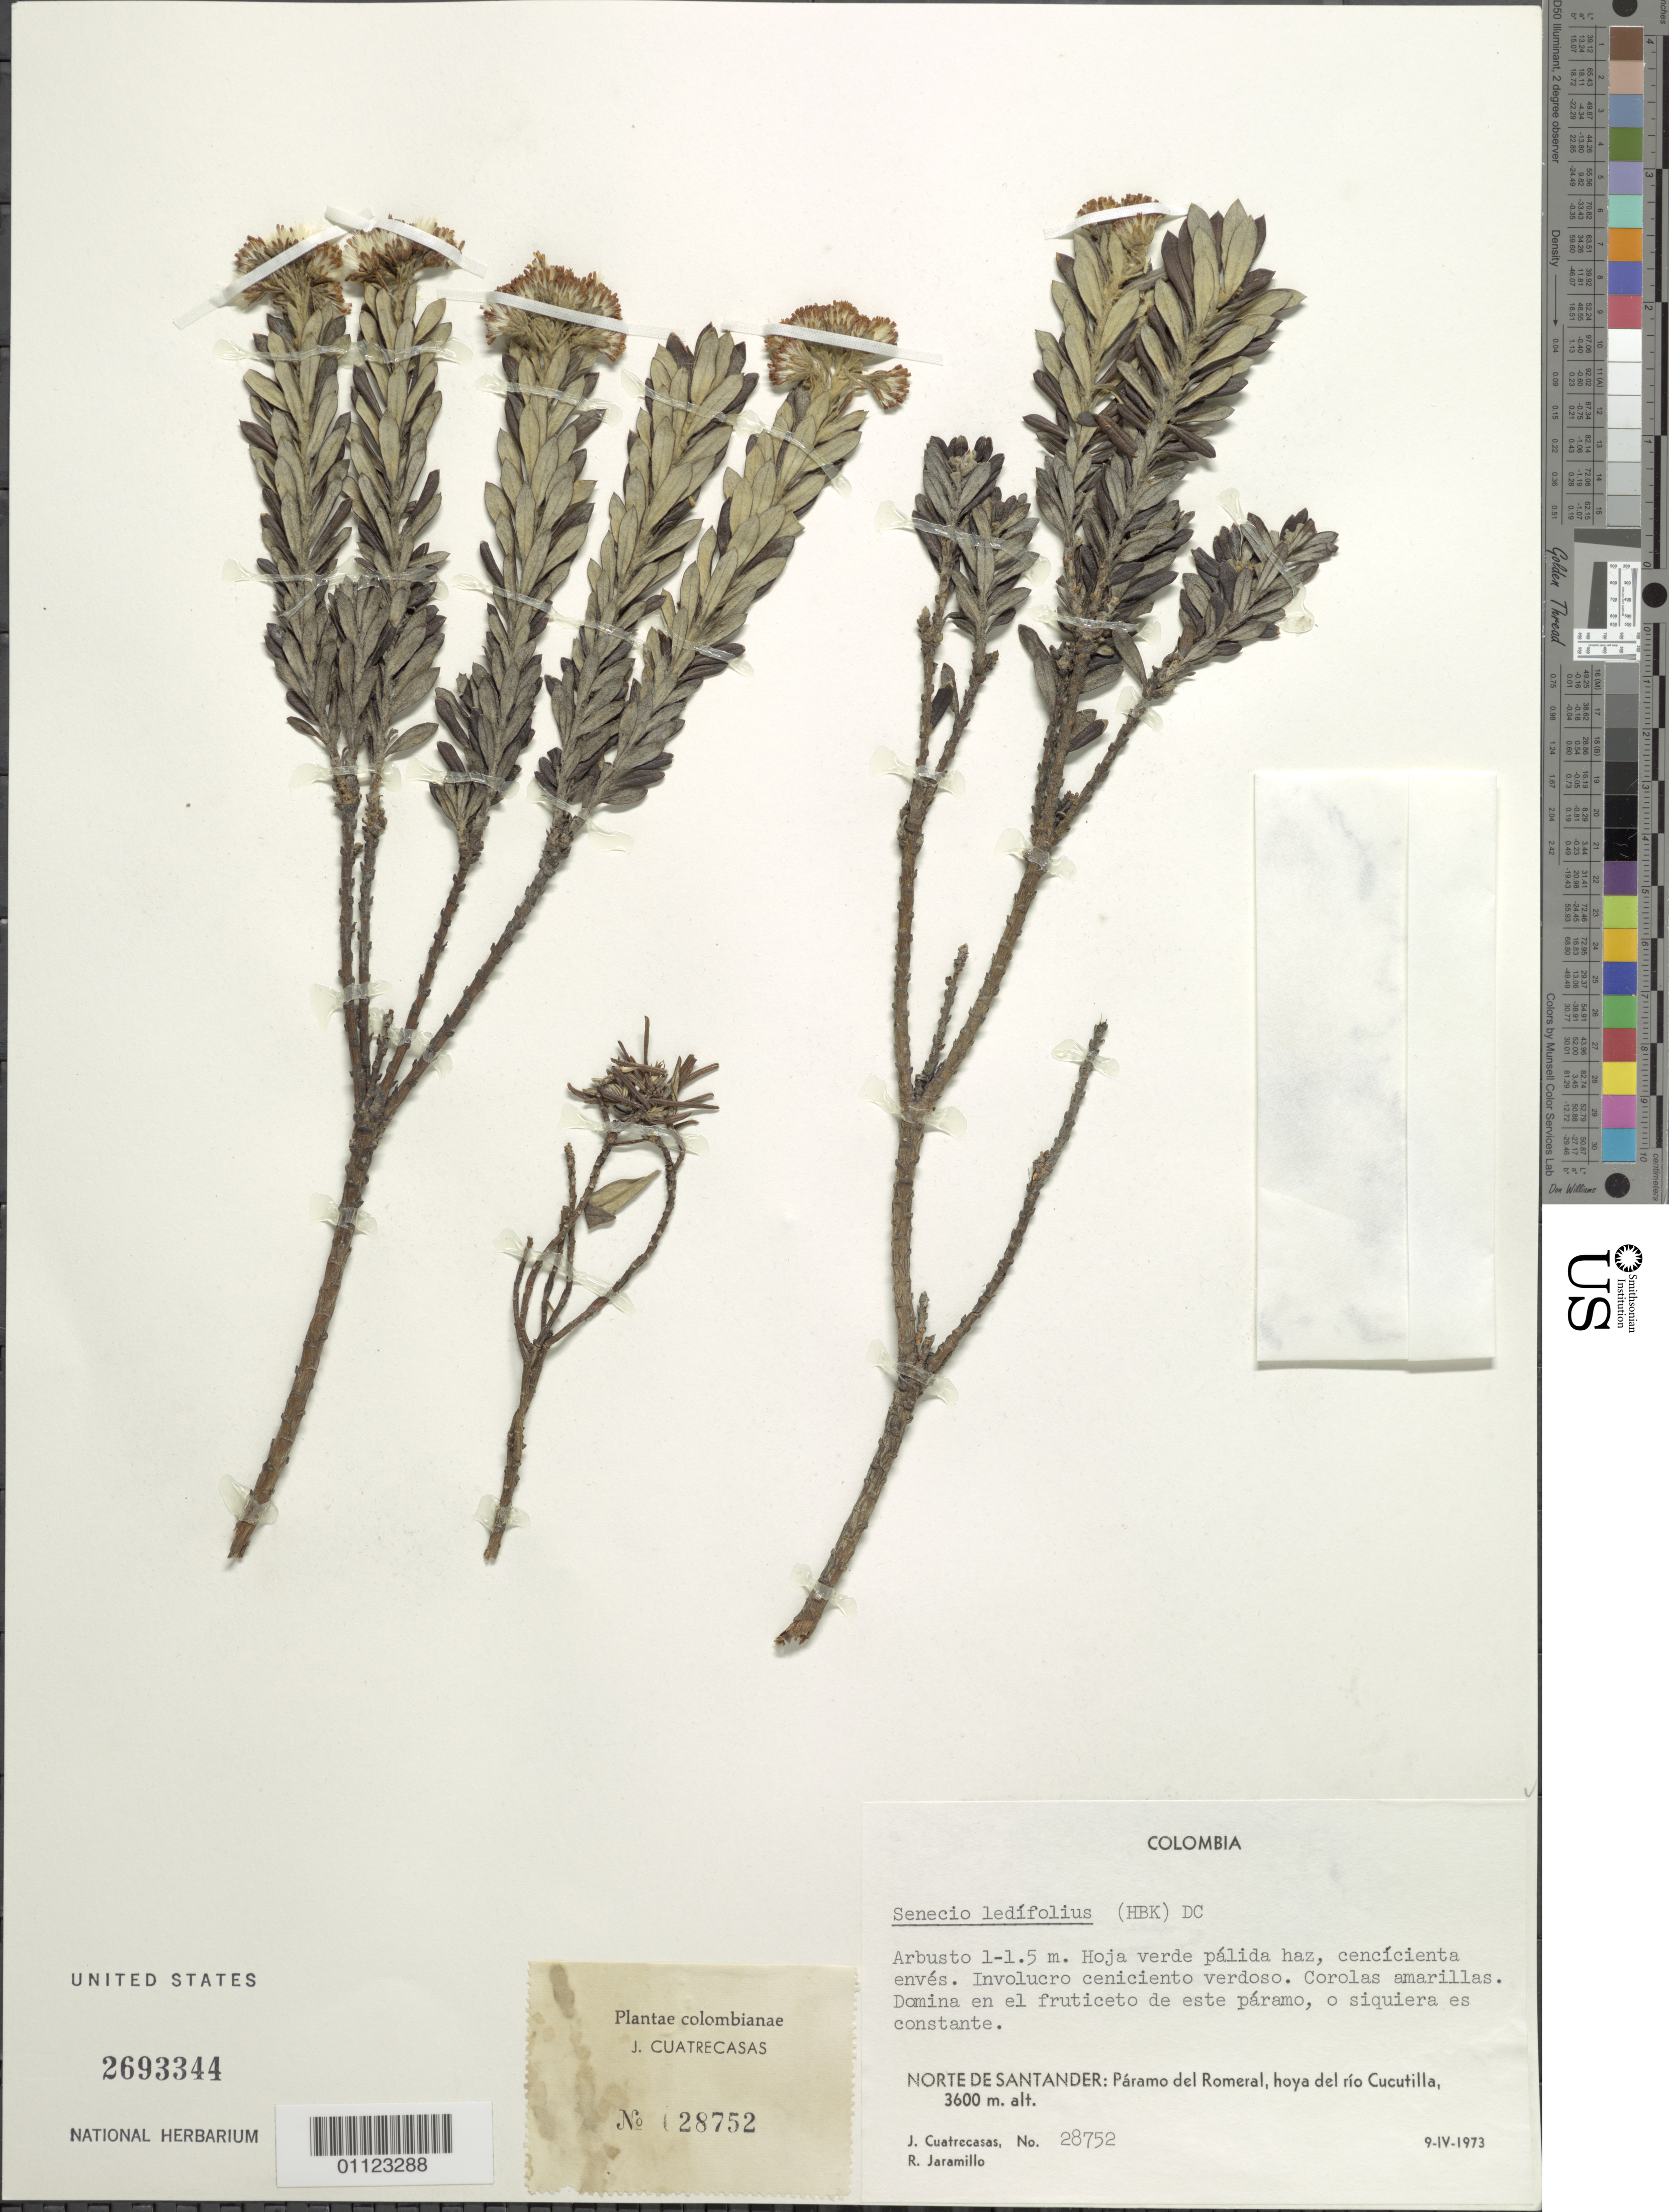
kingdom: Plantae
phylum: Tracheophyta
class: Magnoliopsida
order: Asterales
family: Asteraceae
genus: Pentacalia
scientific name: Pentacalia ledifolia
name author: (Kunth) Cuatrec.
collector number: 28752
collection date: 1973-04-09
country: Colombia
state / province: Norte de Santander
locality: Páramo del Romeral, hoya del río Cucutilla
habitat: Paramo.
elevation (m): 3600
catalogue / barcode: US 2693344